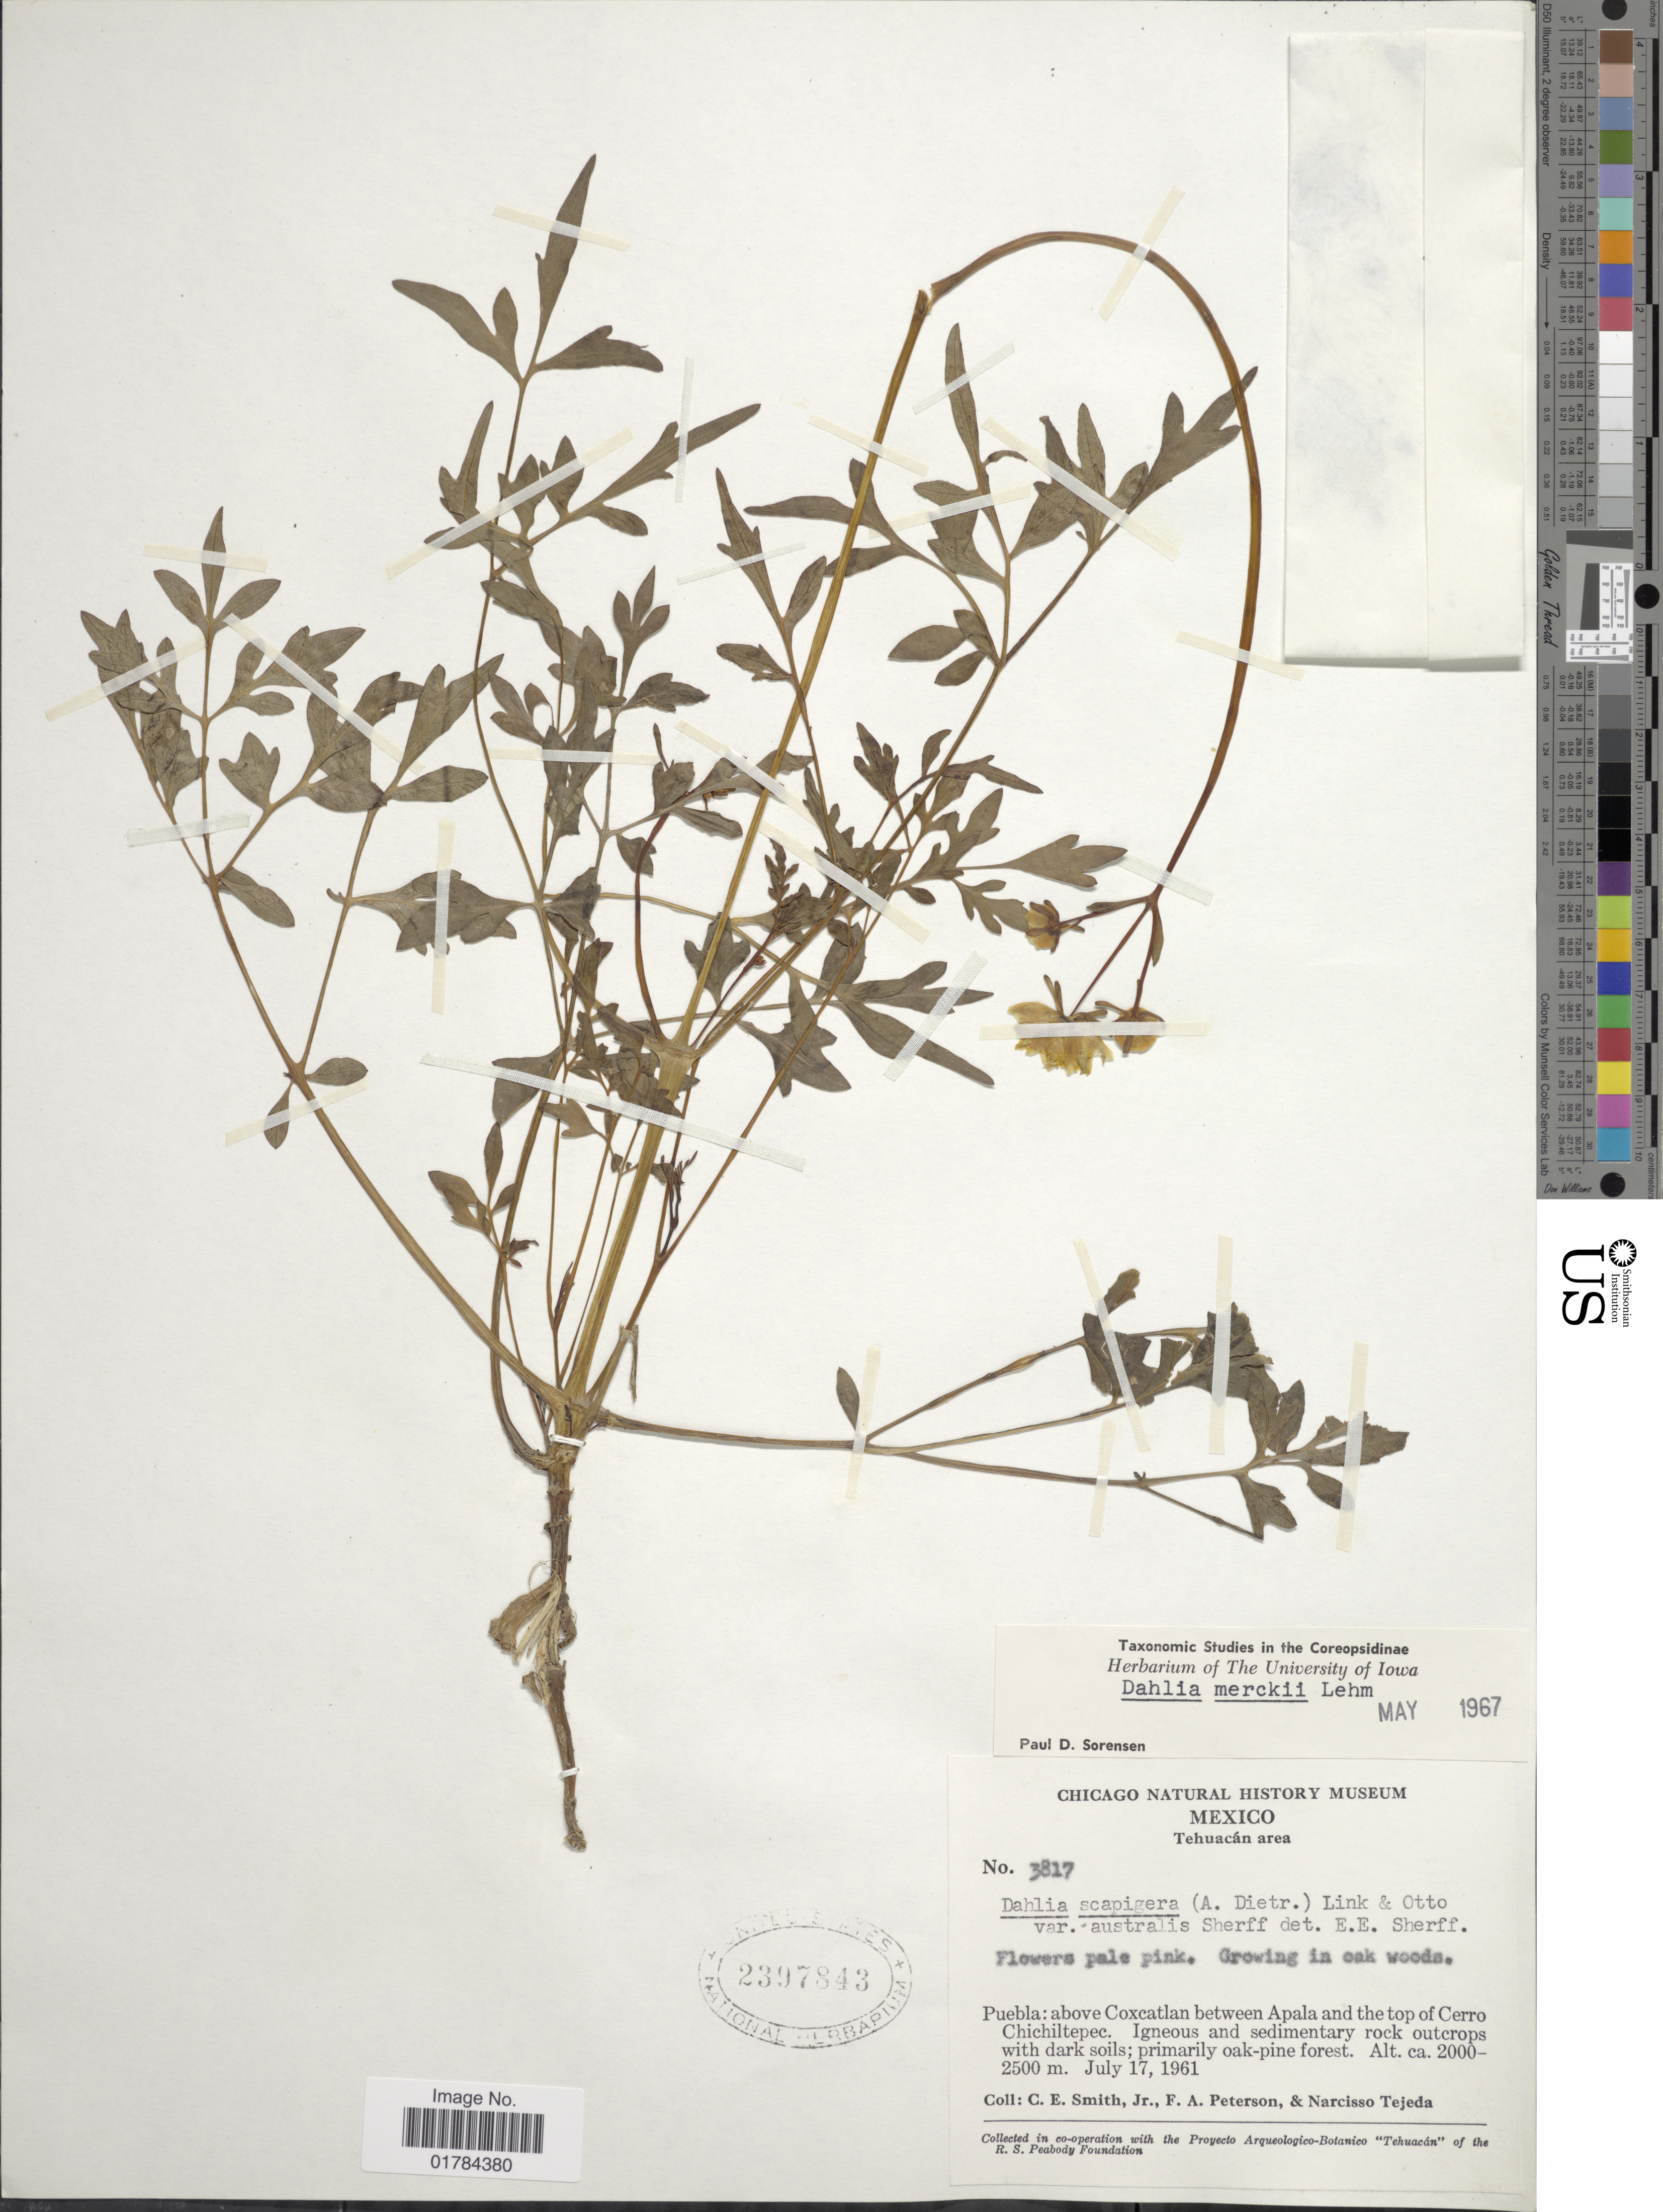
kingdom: Plantae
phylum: Tracheophyta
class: Magnoliopsida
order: Asterales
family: Asteraceae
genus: Dahlia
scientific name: Dahlia merckii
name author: Lehm.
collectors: C. E. Smith Jr., F. A. Peterson & N. Tejeda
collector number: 3817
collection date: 1961-07-17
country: Mexico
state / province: Puebla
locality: Above Coxcatlan between Apala and the top of Cerro Chichiltepec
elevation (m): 2000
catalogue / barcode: US 2397843